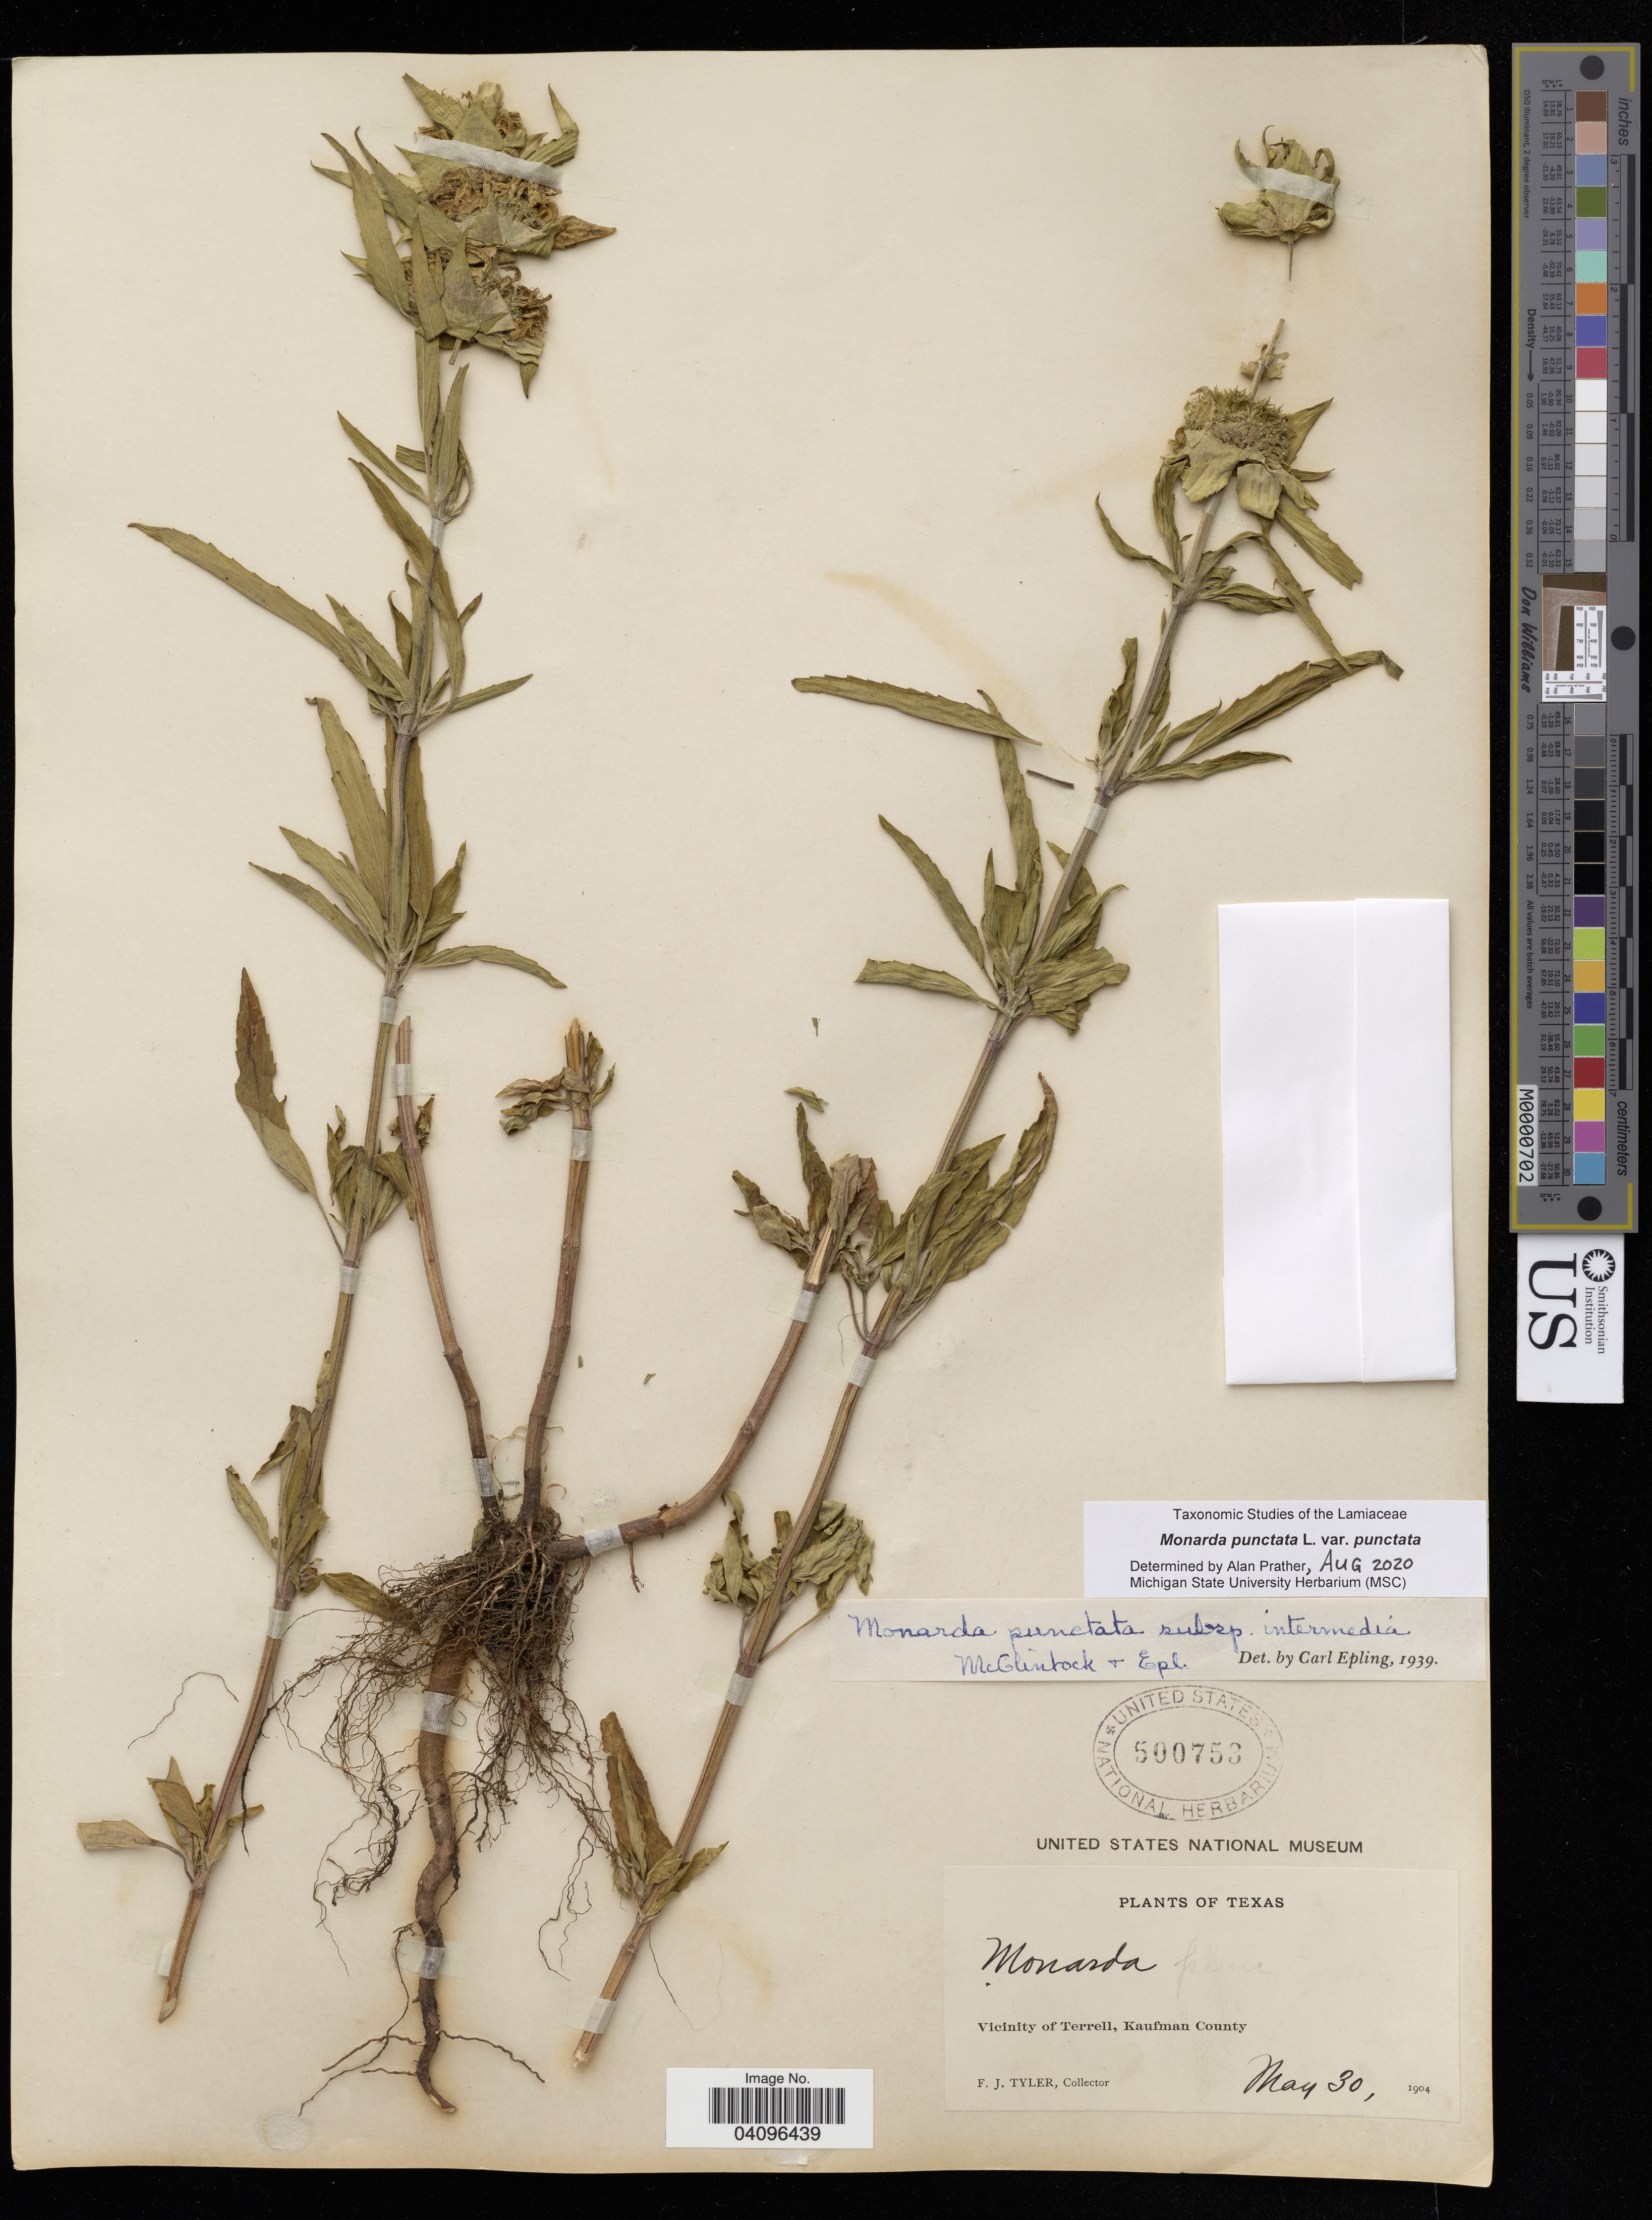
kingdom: Plantae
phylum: Tracheophyta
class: Magnoliopsida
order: Lamiales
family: Lamiaceae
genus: Monarda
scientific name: Monarda punctata var. punctata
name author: L.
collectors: F. Tyler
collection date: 1904-05-30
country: United States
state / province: Texas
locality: Vicinity of Terrell, Kaufman County.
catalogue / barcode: US 500758